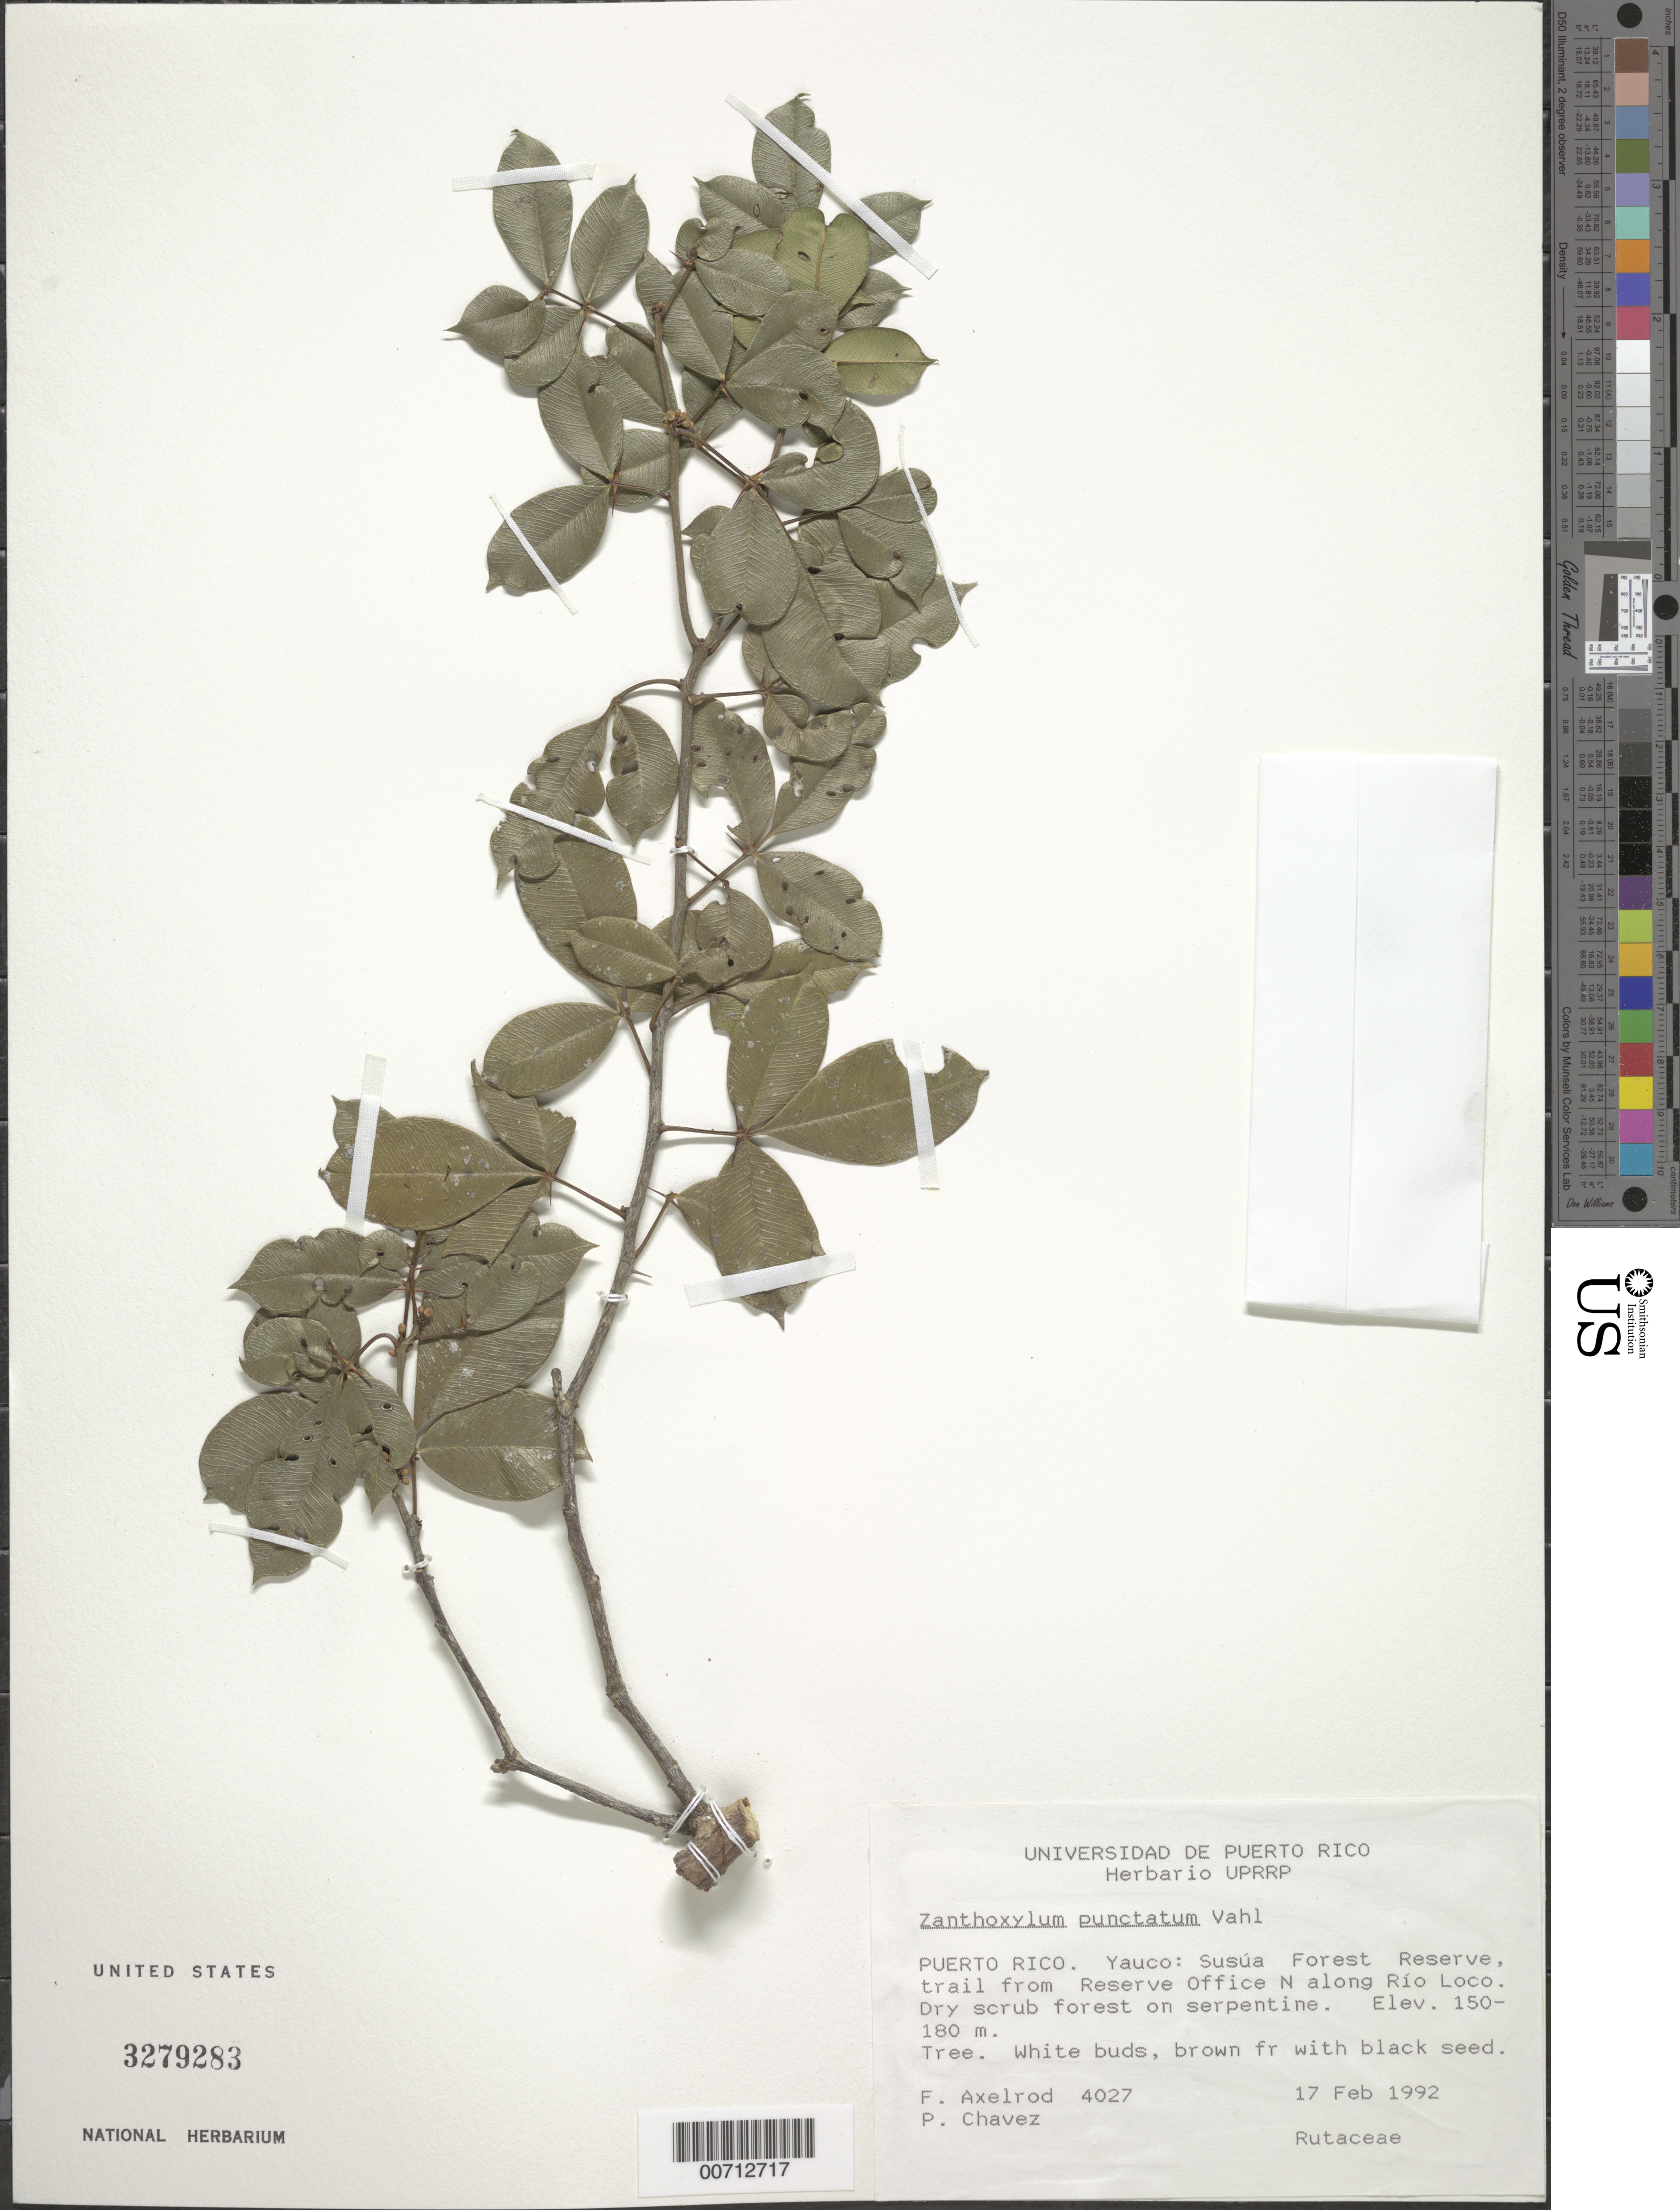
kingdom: Plantae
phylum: Tracheophyta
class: Magnoliopsida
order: Sapindales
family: Rutaceae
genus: Zanthoxylum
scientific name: Zanthoxylum punctatum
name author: Vahl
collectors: F. S. Axelrod & P. Chavez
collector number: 4027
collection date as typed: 17 Feb 1992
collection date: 1992-02-17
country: Puerto Rico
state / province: Yauco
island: Greater Antilles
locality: Susua Forest Reserve, trail from Reserve office N along Rio Loco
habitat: Dry scrub forest on serpentine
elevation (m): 150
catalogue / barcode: US 3279283